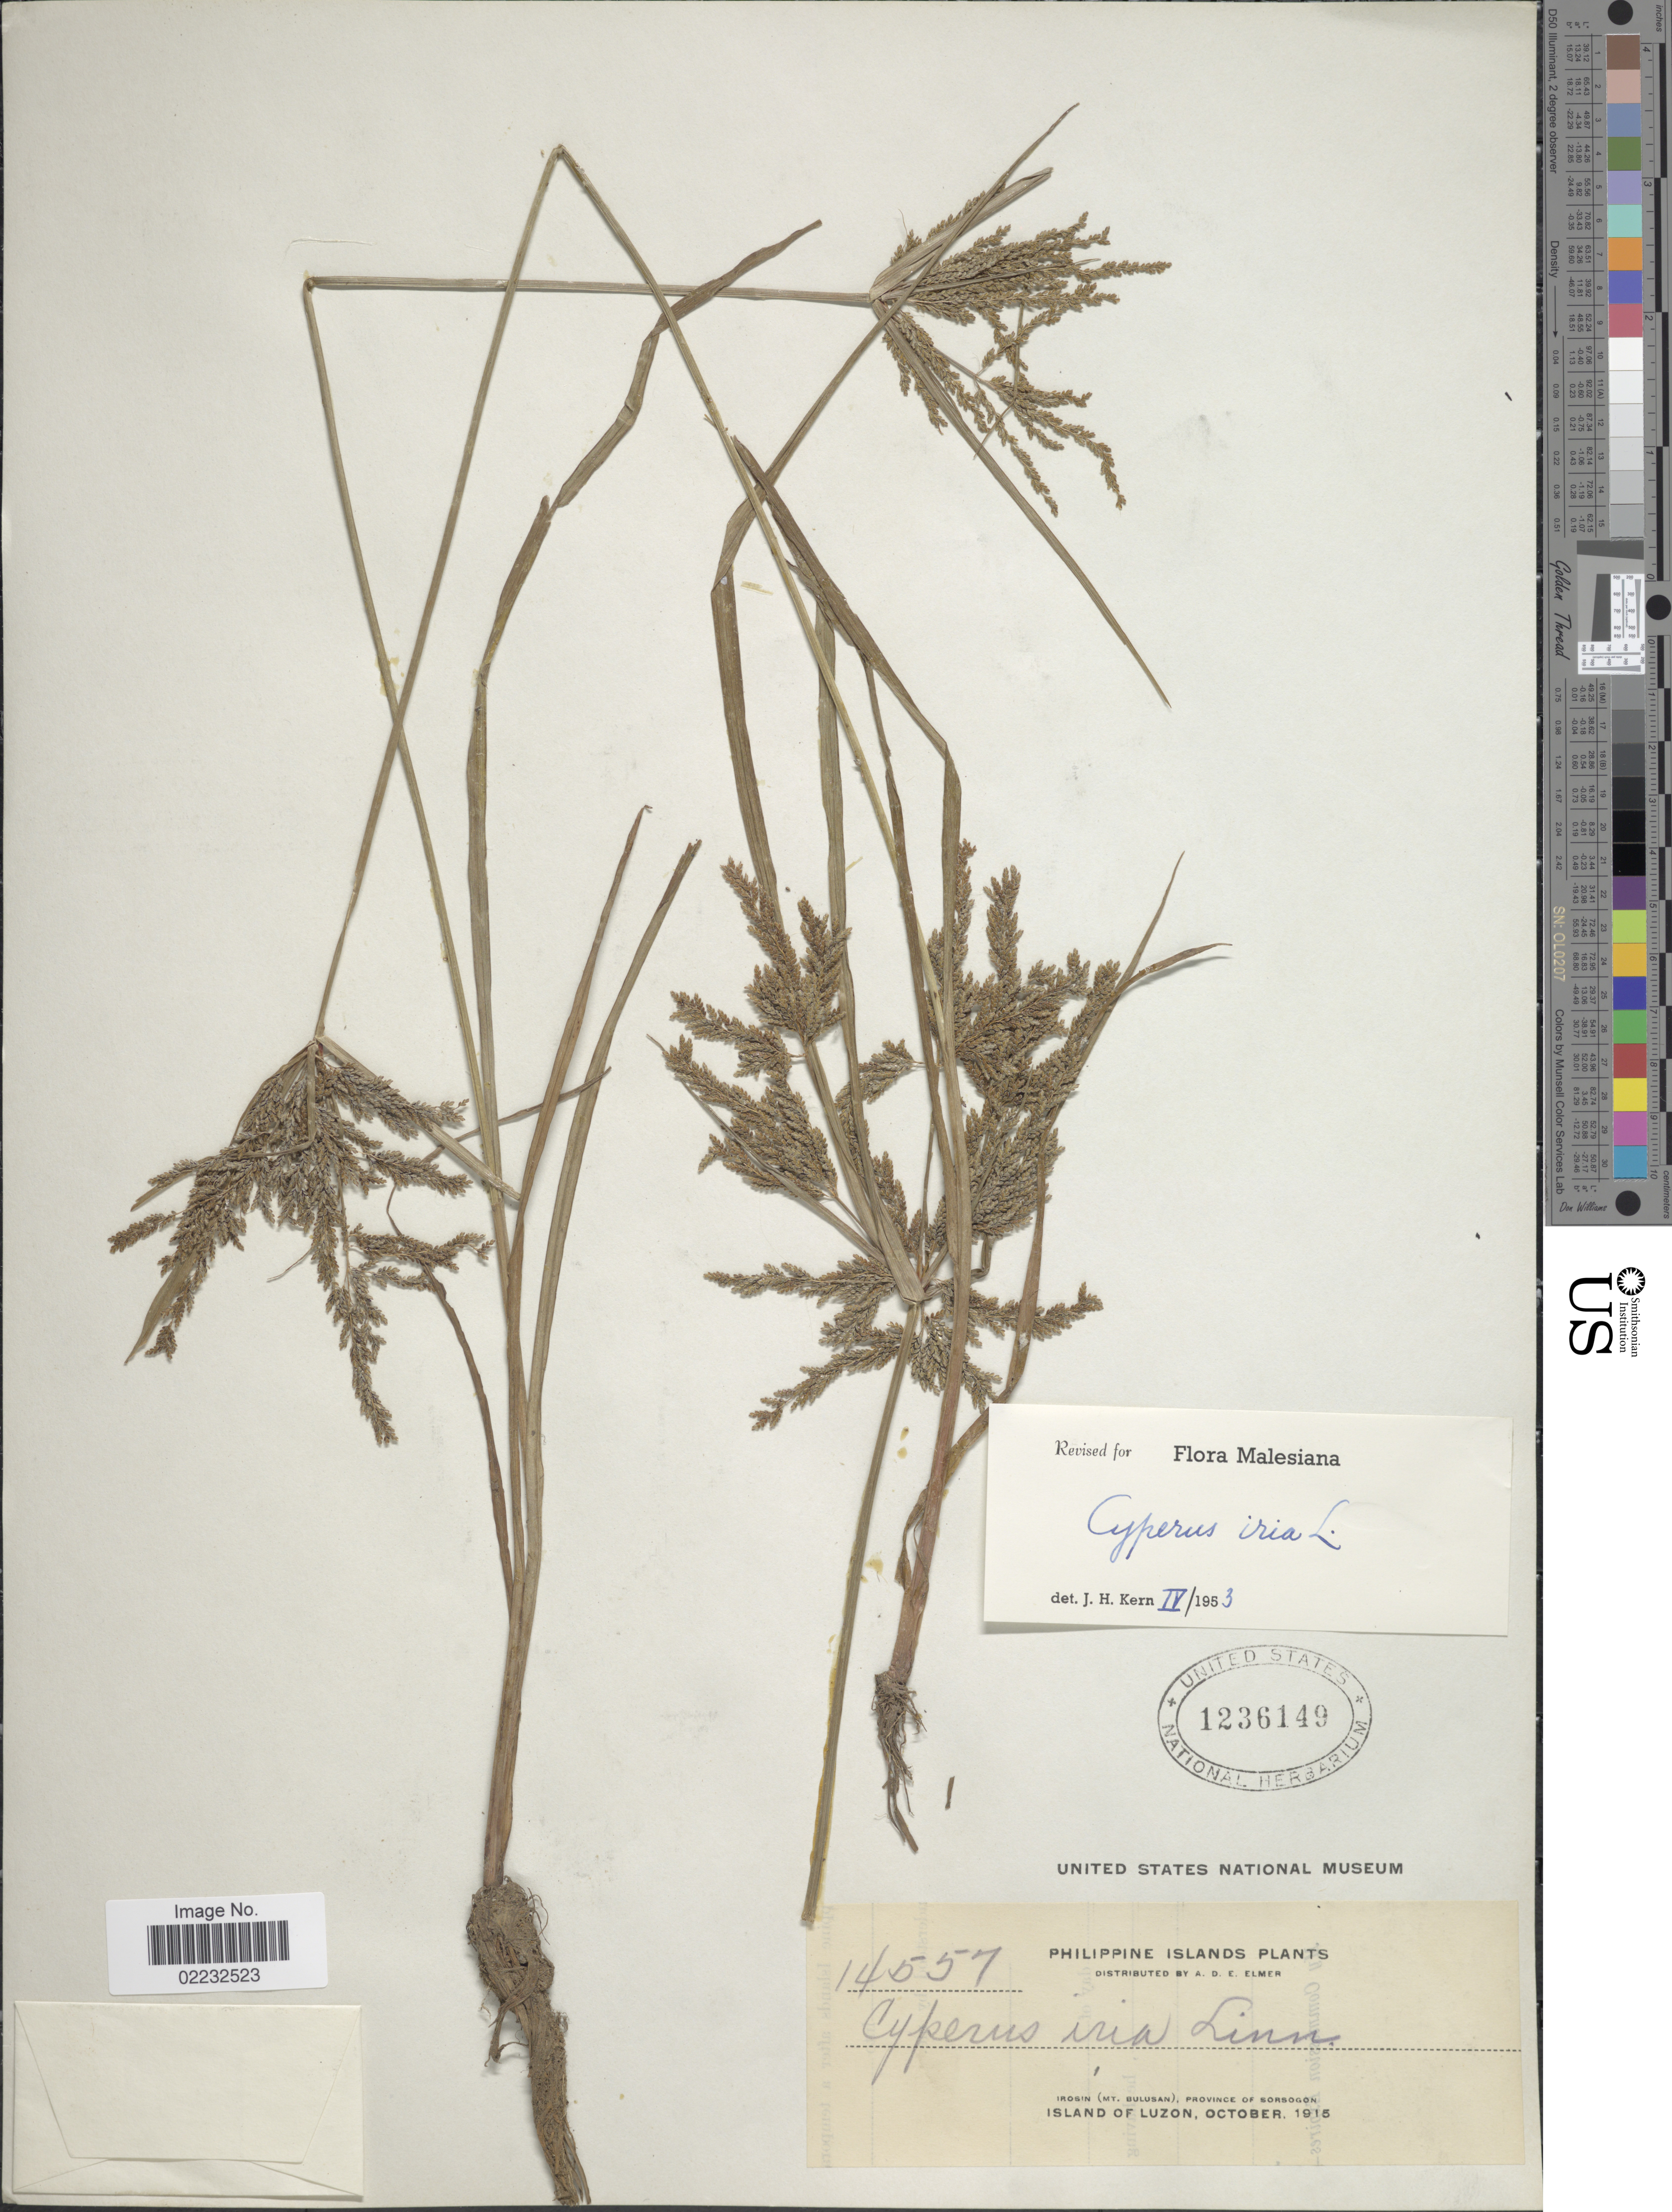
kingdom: Plantae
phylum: Tracheophyta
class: Liliopsida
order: Poales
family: Cyperaceae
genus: Cyperus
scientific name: Cyperus iria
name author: L.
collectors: A. D. E. Elmer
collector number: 14557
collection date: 1915-10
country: Philippines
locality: Irosin (Mt. Bulusan), province of Sorsogon, Island of Luzon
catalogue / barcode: US 1236149